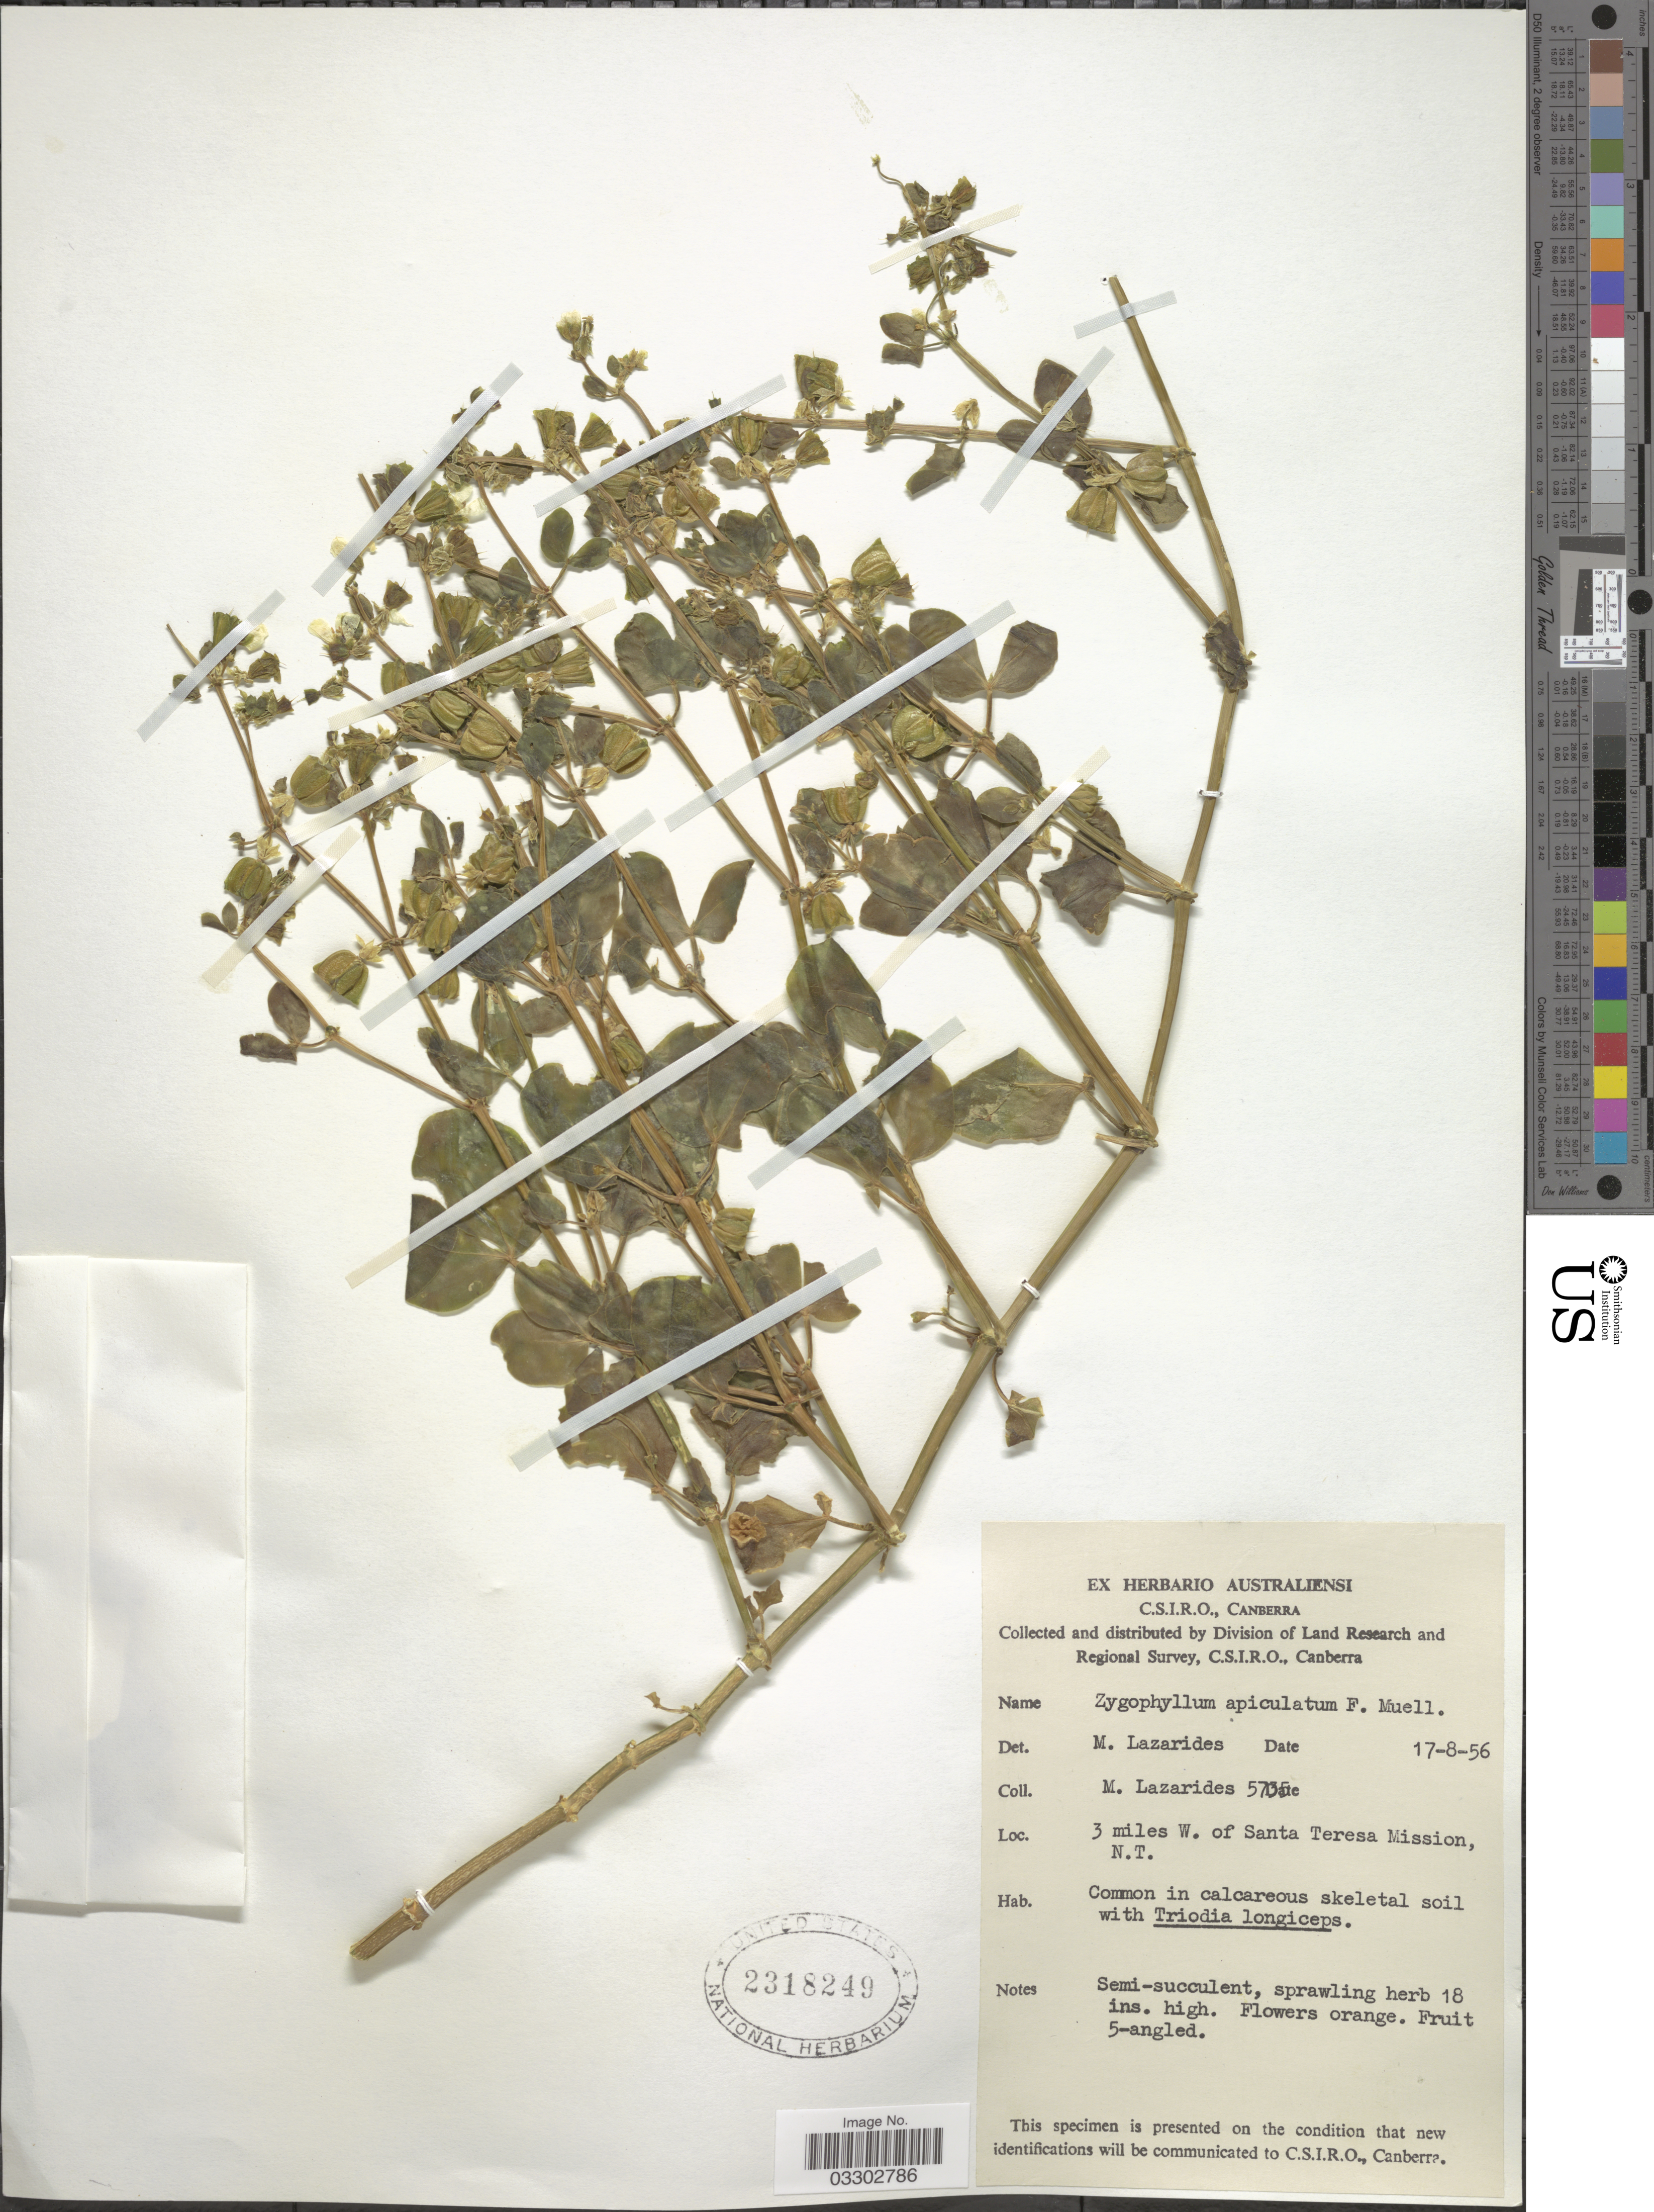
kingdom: Plantae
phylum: Tracheophyta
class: Magnoliopsida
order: Zygophyllales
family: Zygophyllaceae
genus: Roepera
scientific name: Roepera apiculata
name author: (F. Muell.) Beier & Thulin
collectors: M. Lazarides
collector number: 5735*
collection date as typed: Transcribed d/m/y: 17/8/56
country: Australia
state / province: Northern Territory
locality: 3 miles W. of Santa Teresa Mission.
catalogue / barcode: US 2318249